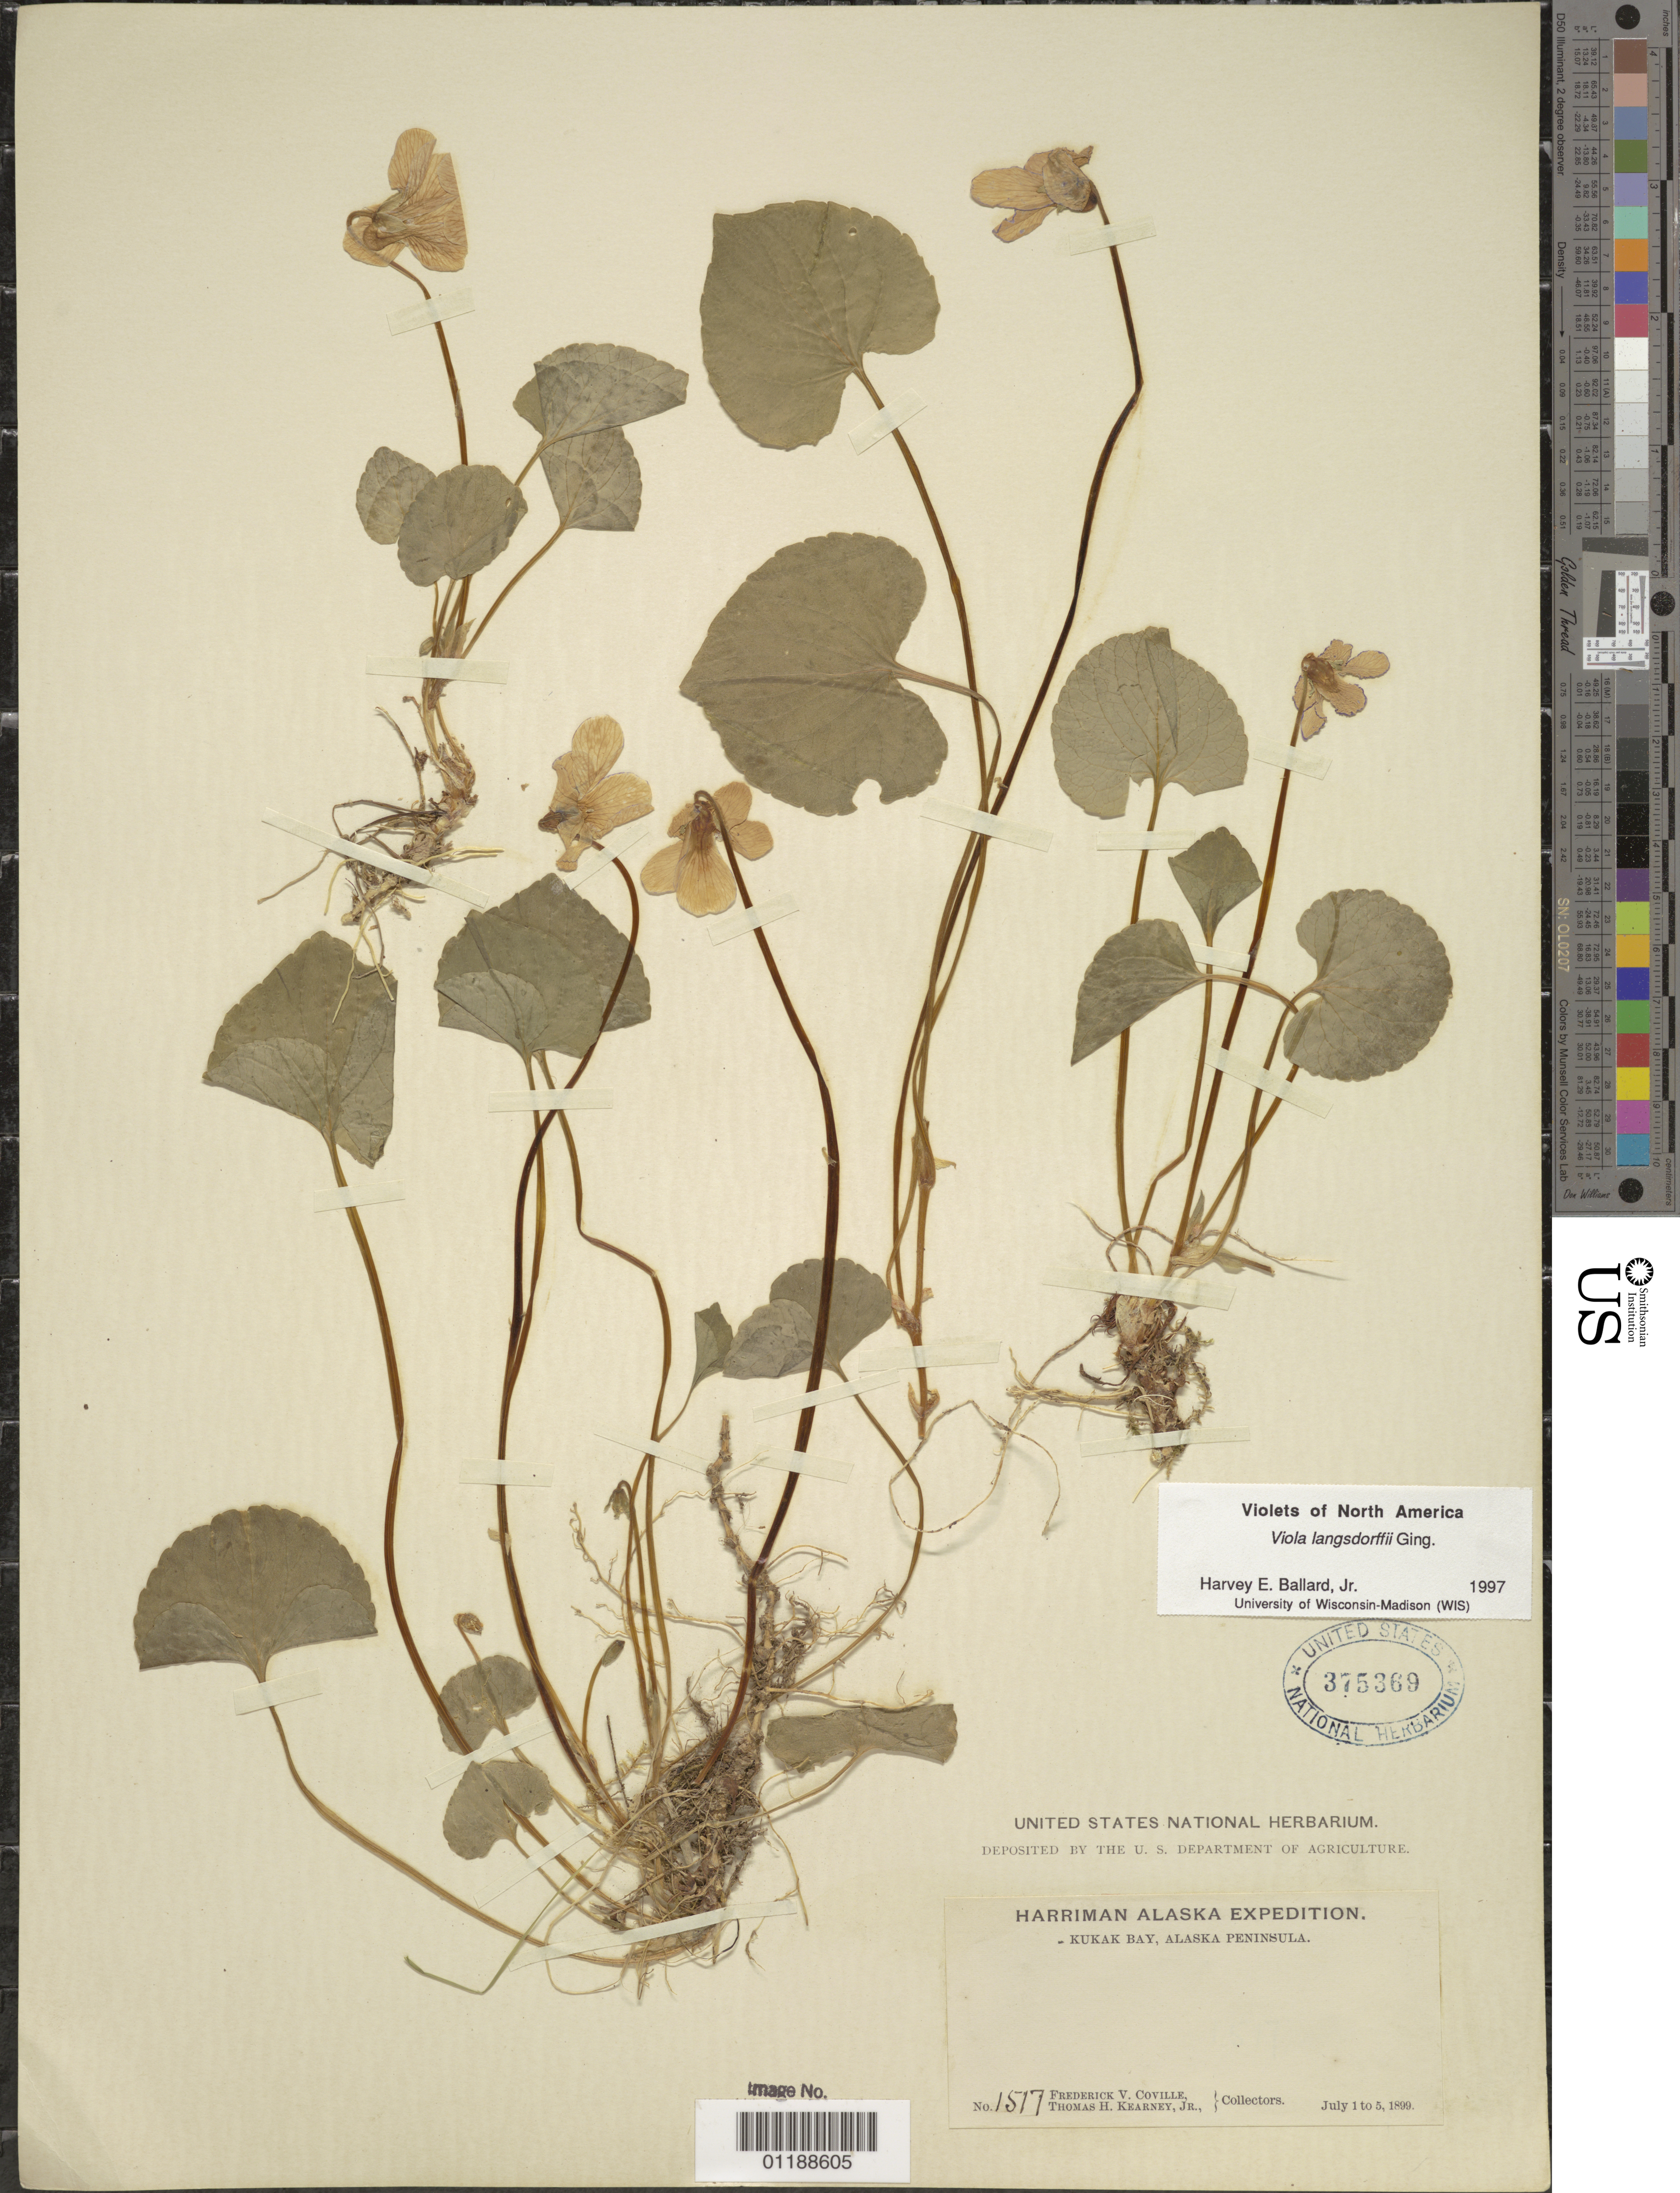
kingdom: Plantae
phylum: Tracheophyta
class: Magnoliopsida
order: Malpighiales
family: Violaceae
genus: Viola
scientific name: Viola langsdorffii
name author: Fisch. ex Ging.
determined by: Ballard, Harvey E.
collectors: F. V. Coville & T. H. Kearney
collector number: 1577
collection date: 1899-07-01/1899-07-05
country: United States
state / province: Alaska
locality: Kukak Bay, Alaska Peninsula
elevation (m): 610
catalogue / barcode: US 375369